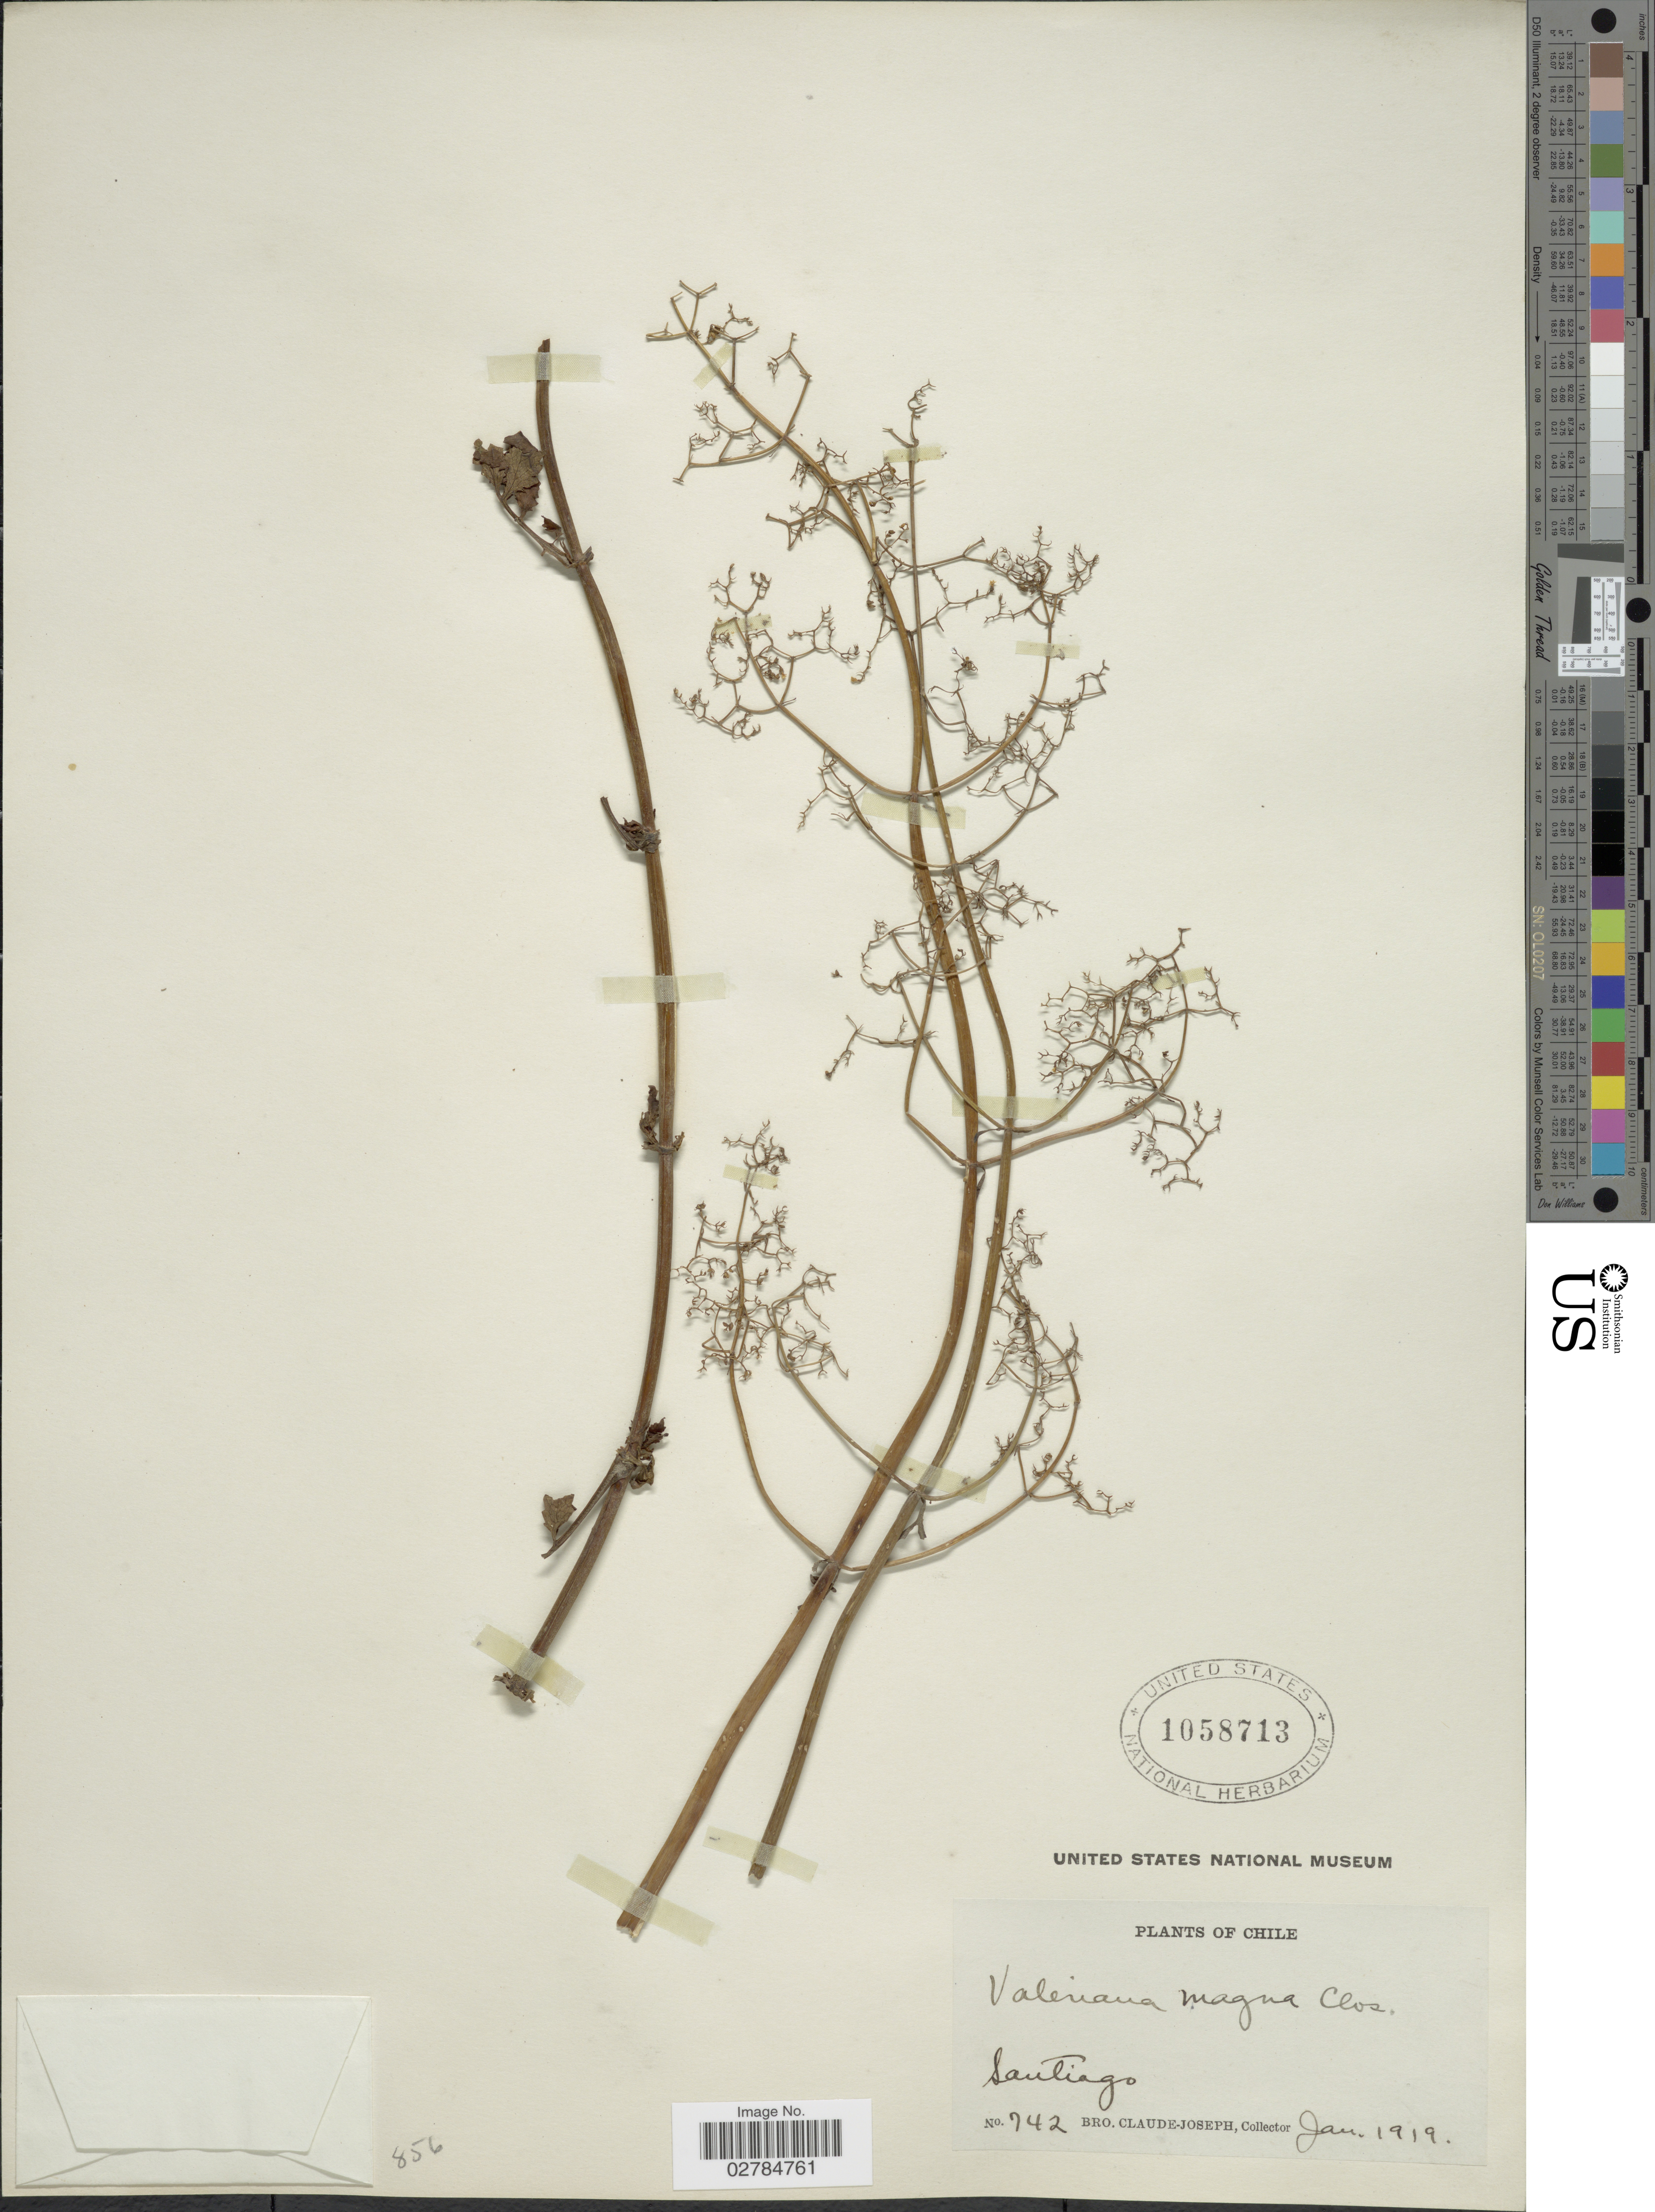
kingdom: Plantae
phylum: Tracheophyta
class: Magnoliopsida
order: Dipsacales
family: Caprifoliaceae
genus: Valeriana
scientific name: Valeriana magna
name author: Clos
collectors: Bro. Claude-Joseph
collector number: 742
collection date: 1919-01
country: Chile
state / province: Región Metropolitana (RM)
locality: Santiago.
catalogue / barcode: US 1058713